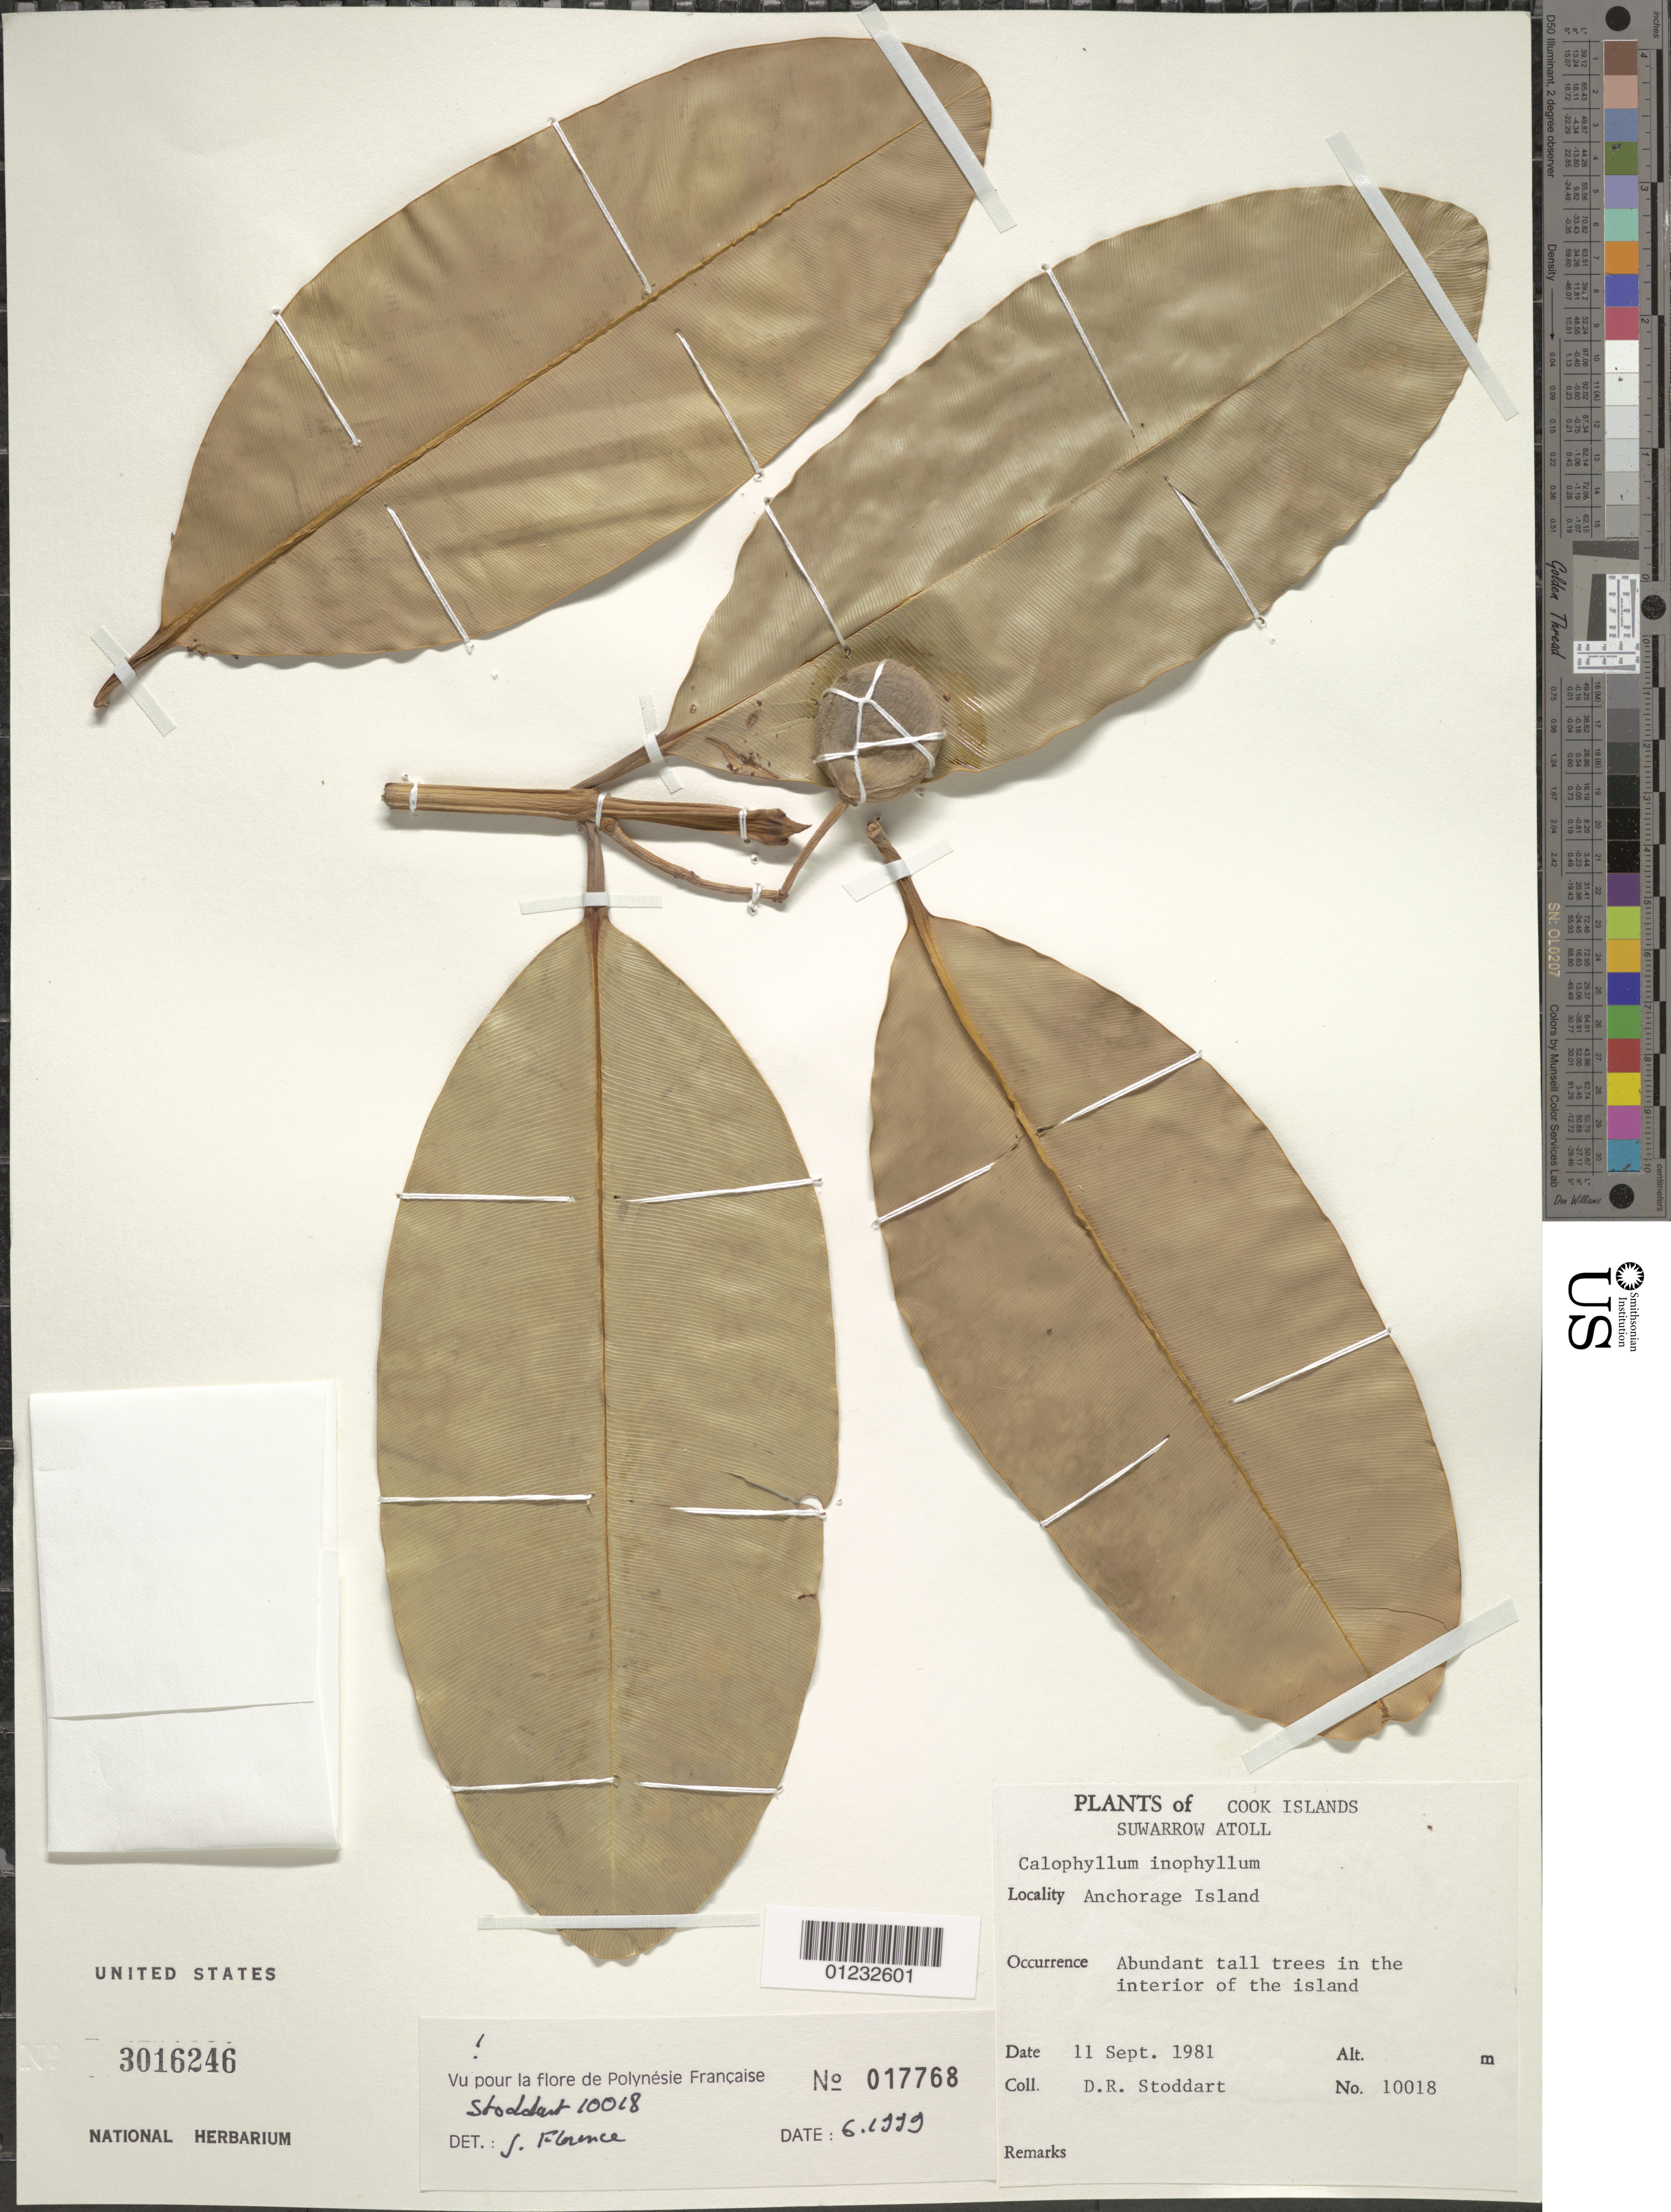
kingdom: Plantae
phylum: Tracheophyta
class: Magnoliopsida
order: Malpighiales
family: Calophyllaceae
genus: Calophyllum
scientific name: Calophyllum inophyllum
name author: L.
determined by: Florence, J.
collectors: D. R. Stoddart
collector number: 10018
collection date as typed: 11 Sep 1981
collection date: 1981-09-11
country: Cook Islands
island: Suwarrow Atoll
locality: Anchorage Island [Northern Cook Is.]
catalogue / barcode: US 3016246